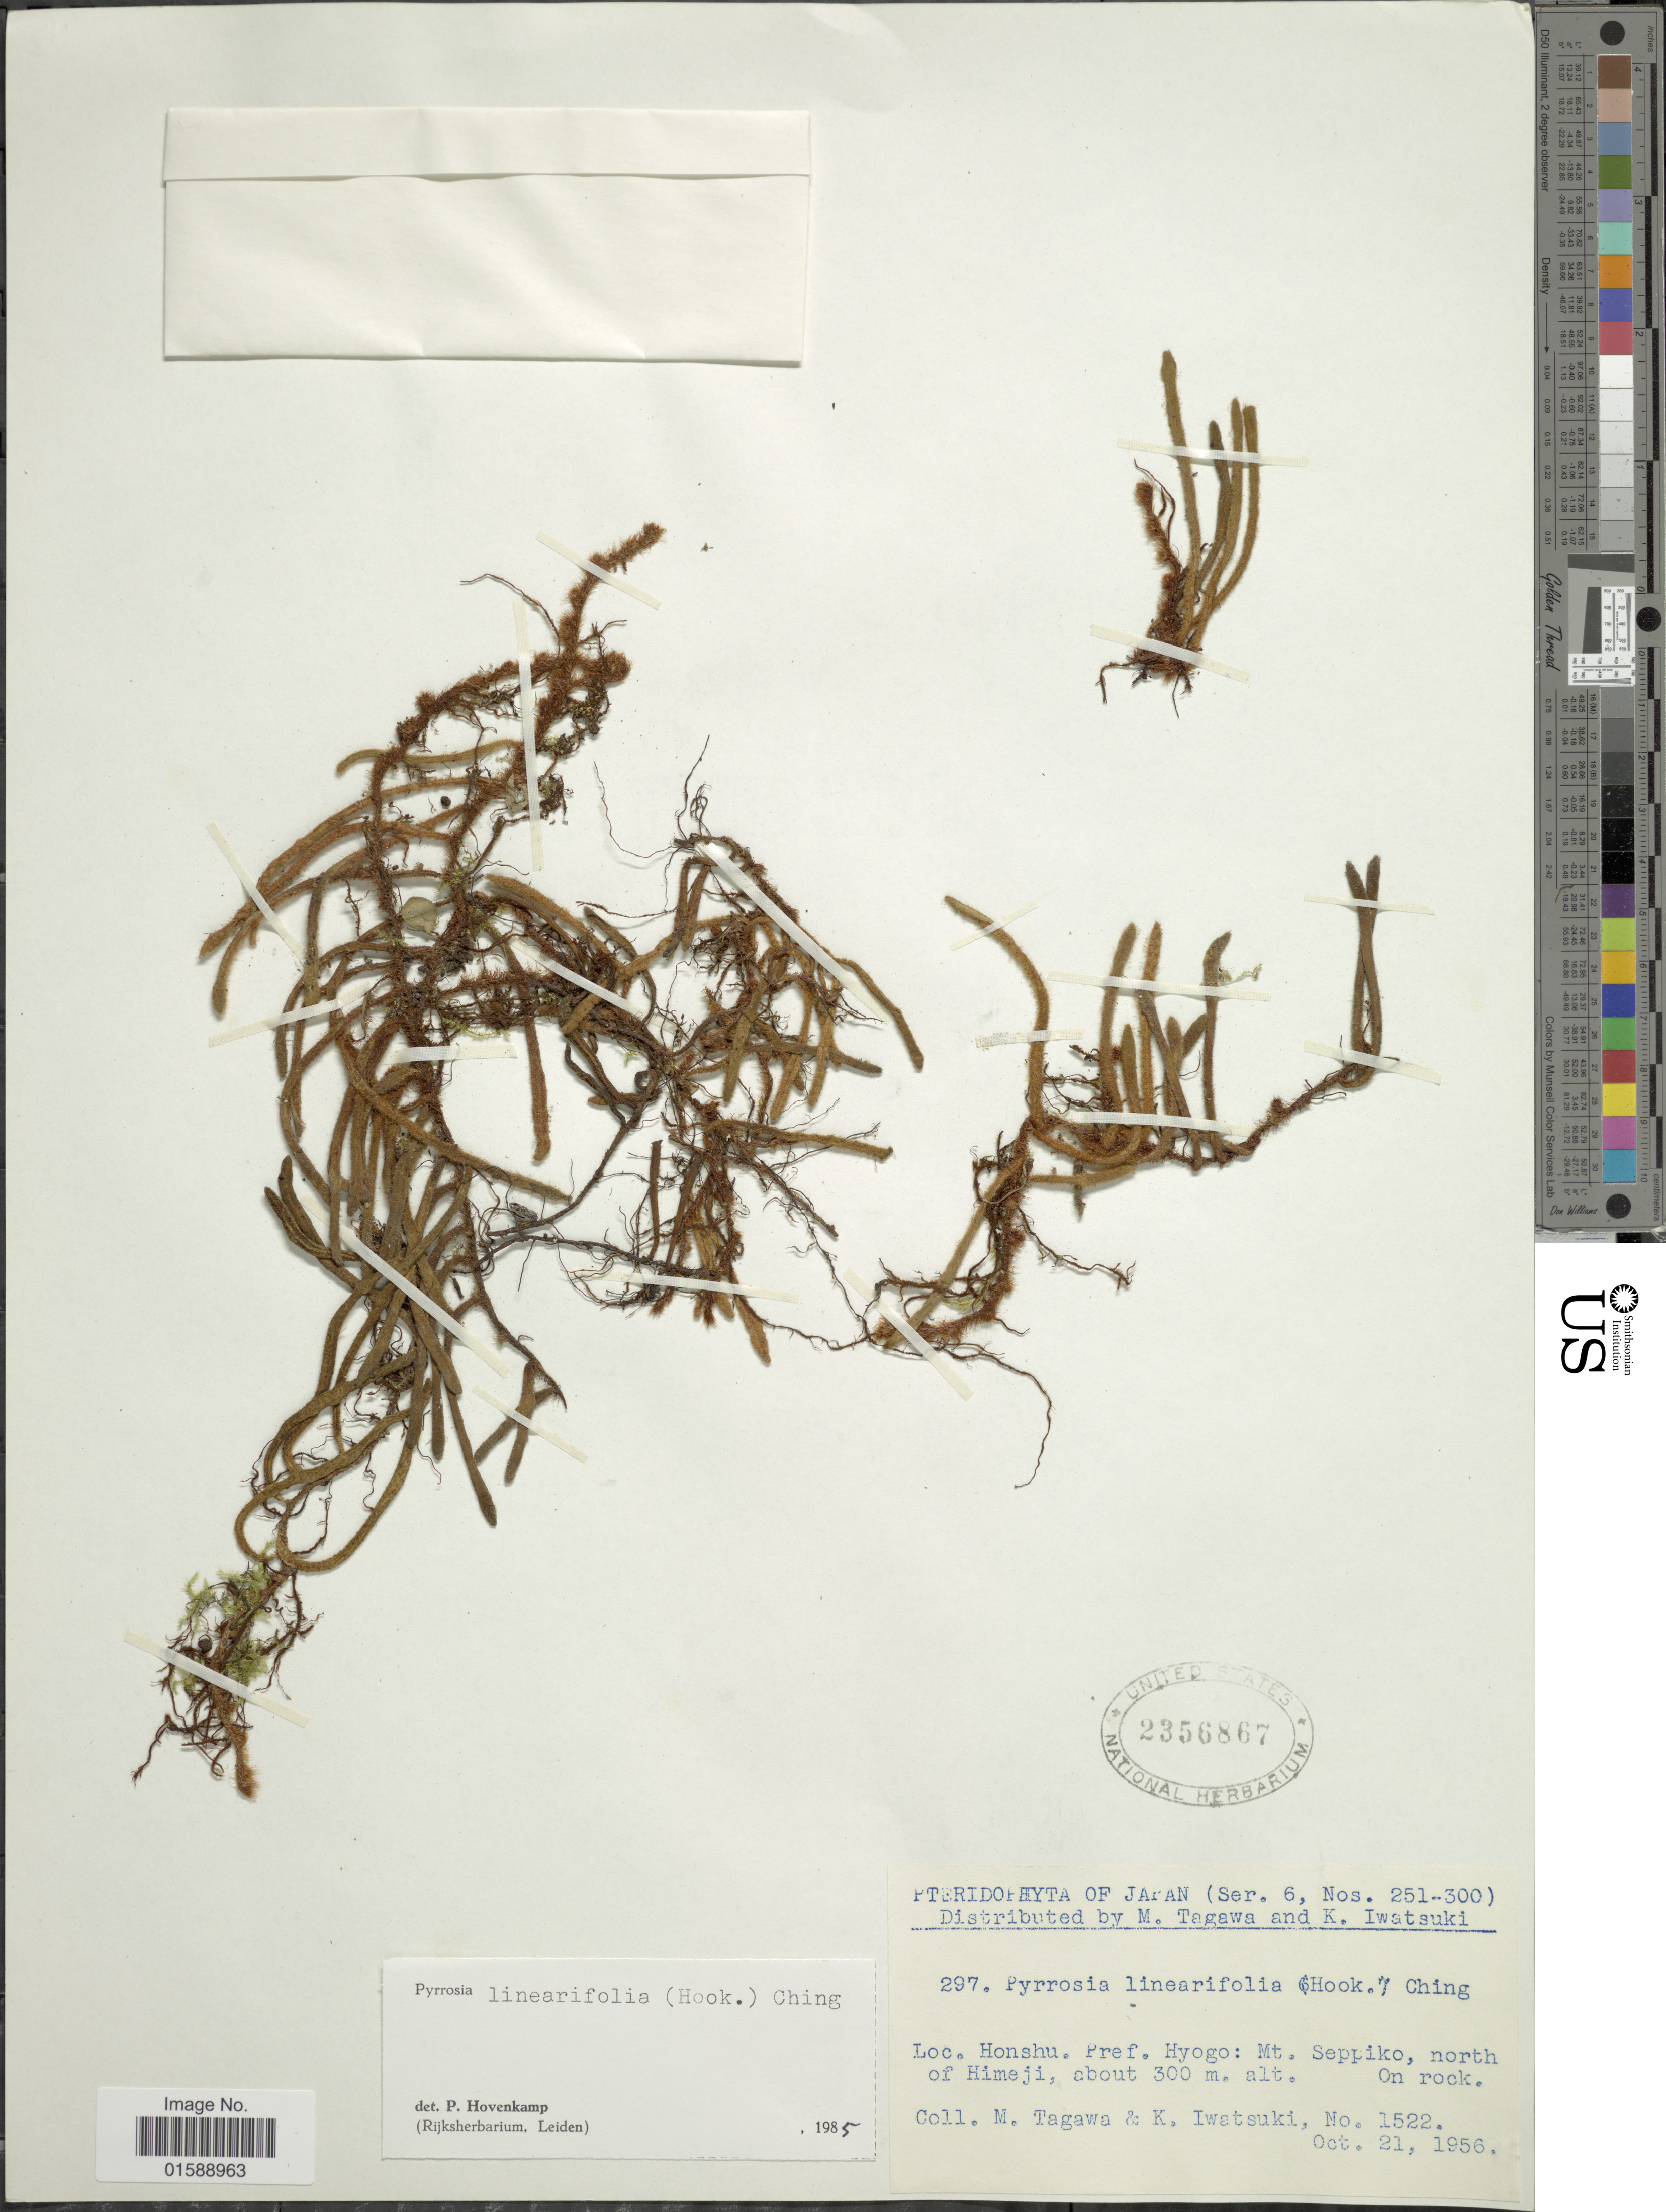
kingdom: Plantae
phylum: Tracheophyta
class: Polypodiopsida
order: Polypodiales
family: Polypodiaceae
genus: Pyrrosia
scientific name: Pyrrosia linearifolia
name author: (Hook.) Ching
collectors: M. Tagawa & K. Iwatsuki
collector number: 1522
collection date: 1956-10-21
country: Japan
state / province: Hyogo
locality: Honshu: Mt. Seppiko, north of Himeji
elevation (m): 300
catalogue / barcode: US 2356867